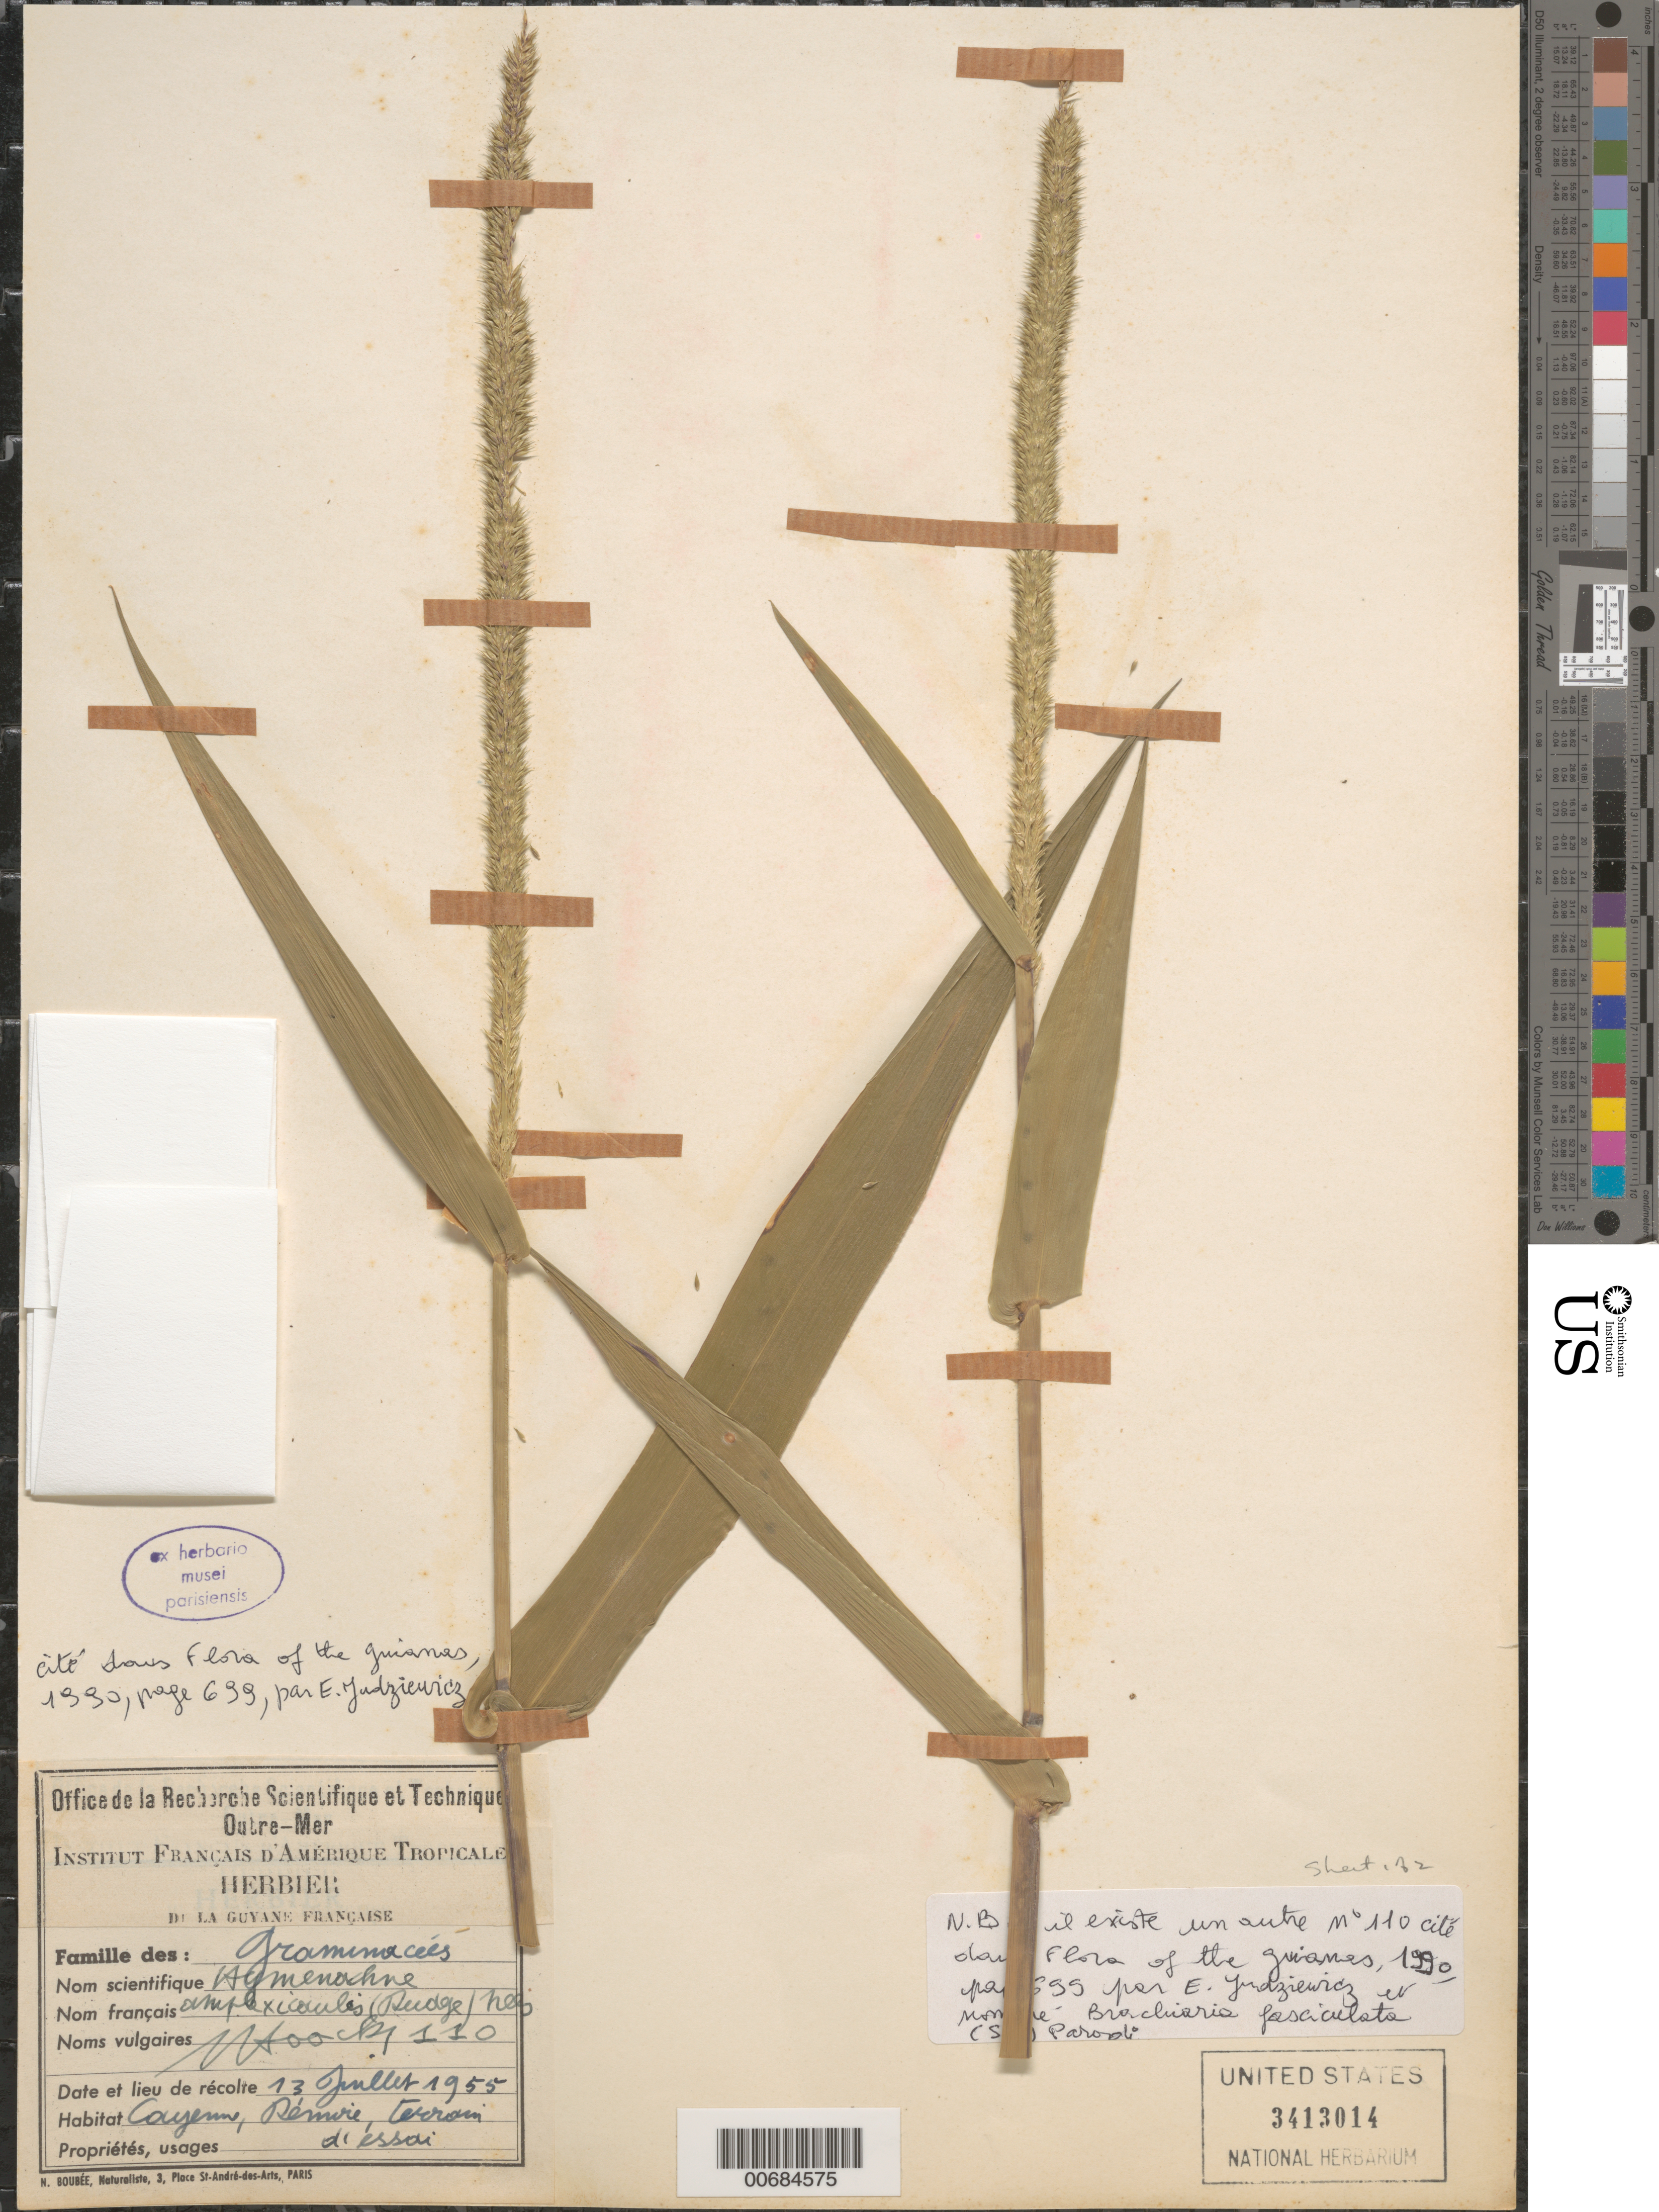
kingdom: Plantae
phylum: Tracheophyta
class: Liliopsida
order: Poales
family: Poaceae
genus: Hymenachne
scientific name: Hymenachne amplexicaulis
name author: (Rudge) Nees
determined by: Judziewicz, E. J.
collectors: J. Hoock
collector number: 110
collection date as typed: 13-Jul-55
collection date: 1955-07-13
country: French Guiana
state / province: Cayenne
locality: Cayenne, Rémire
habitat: Terrain d'essai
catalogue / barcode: US 3413014